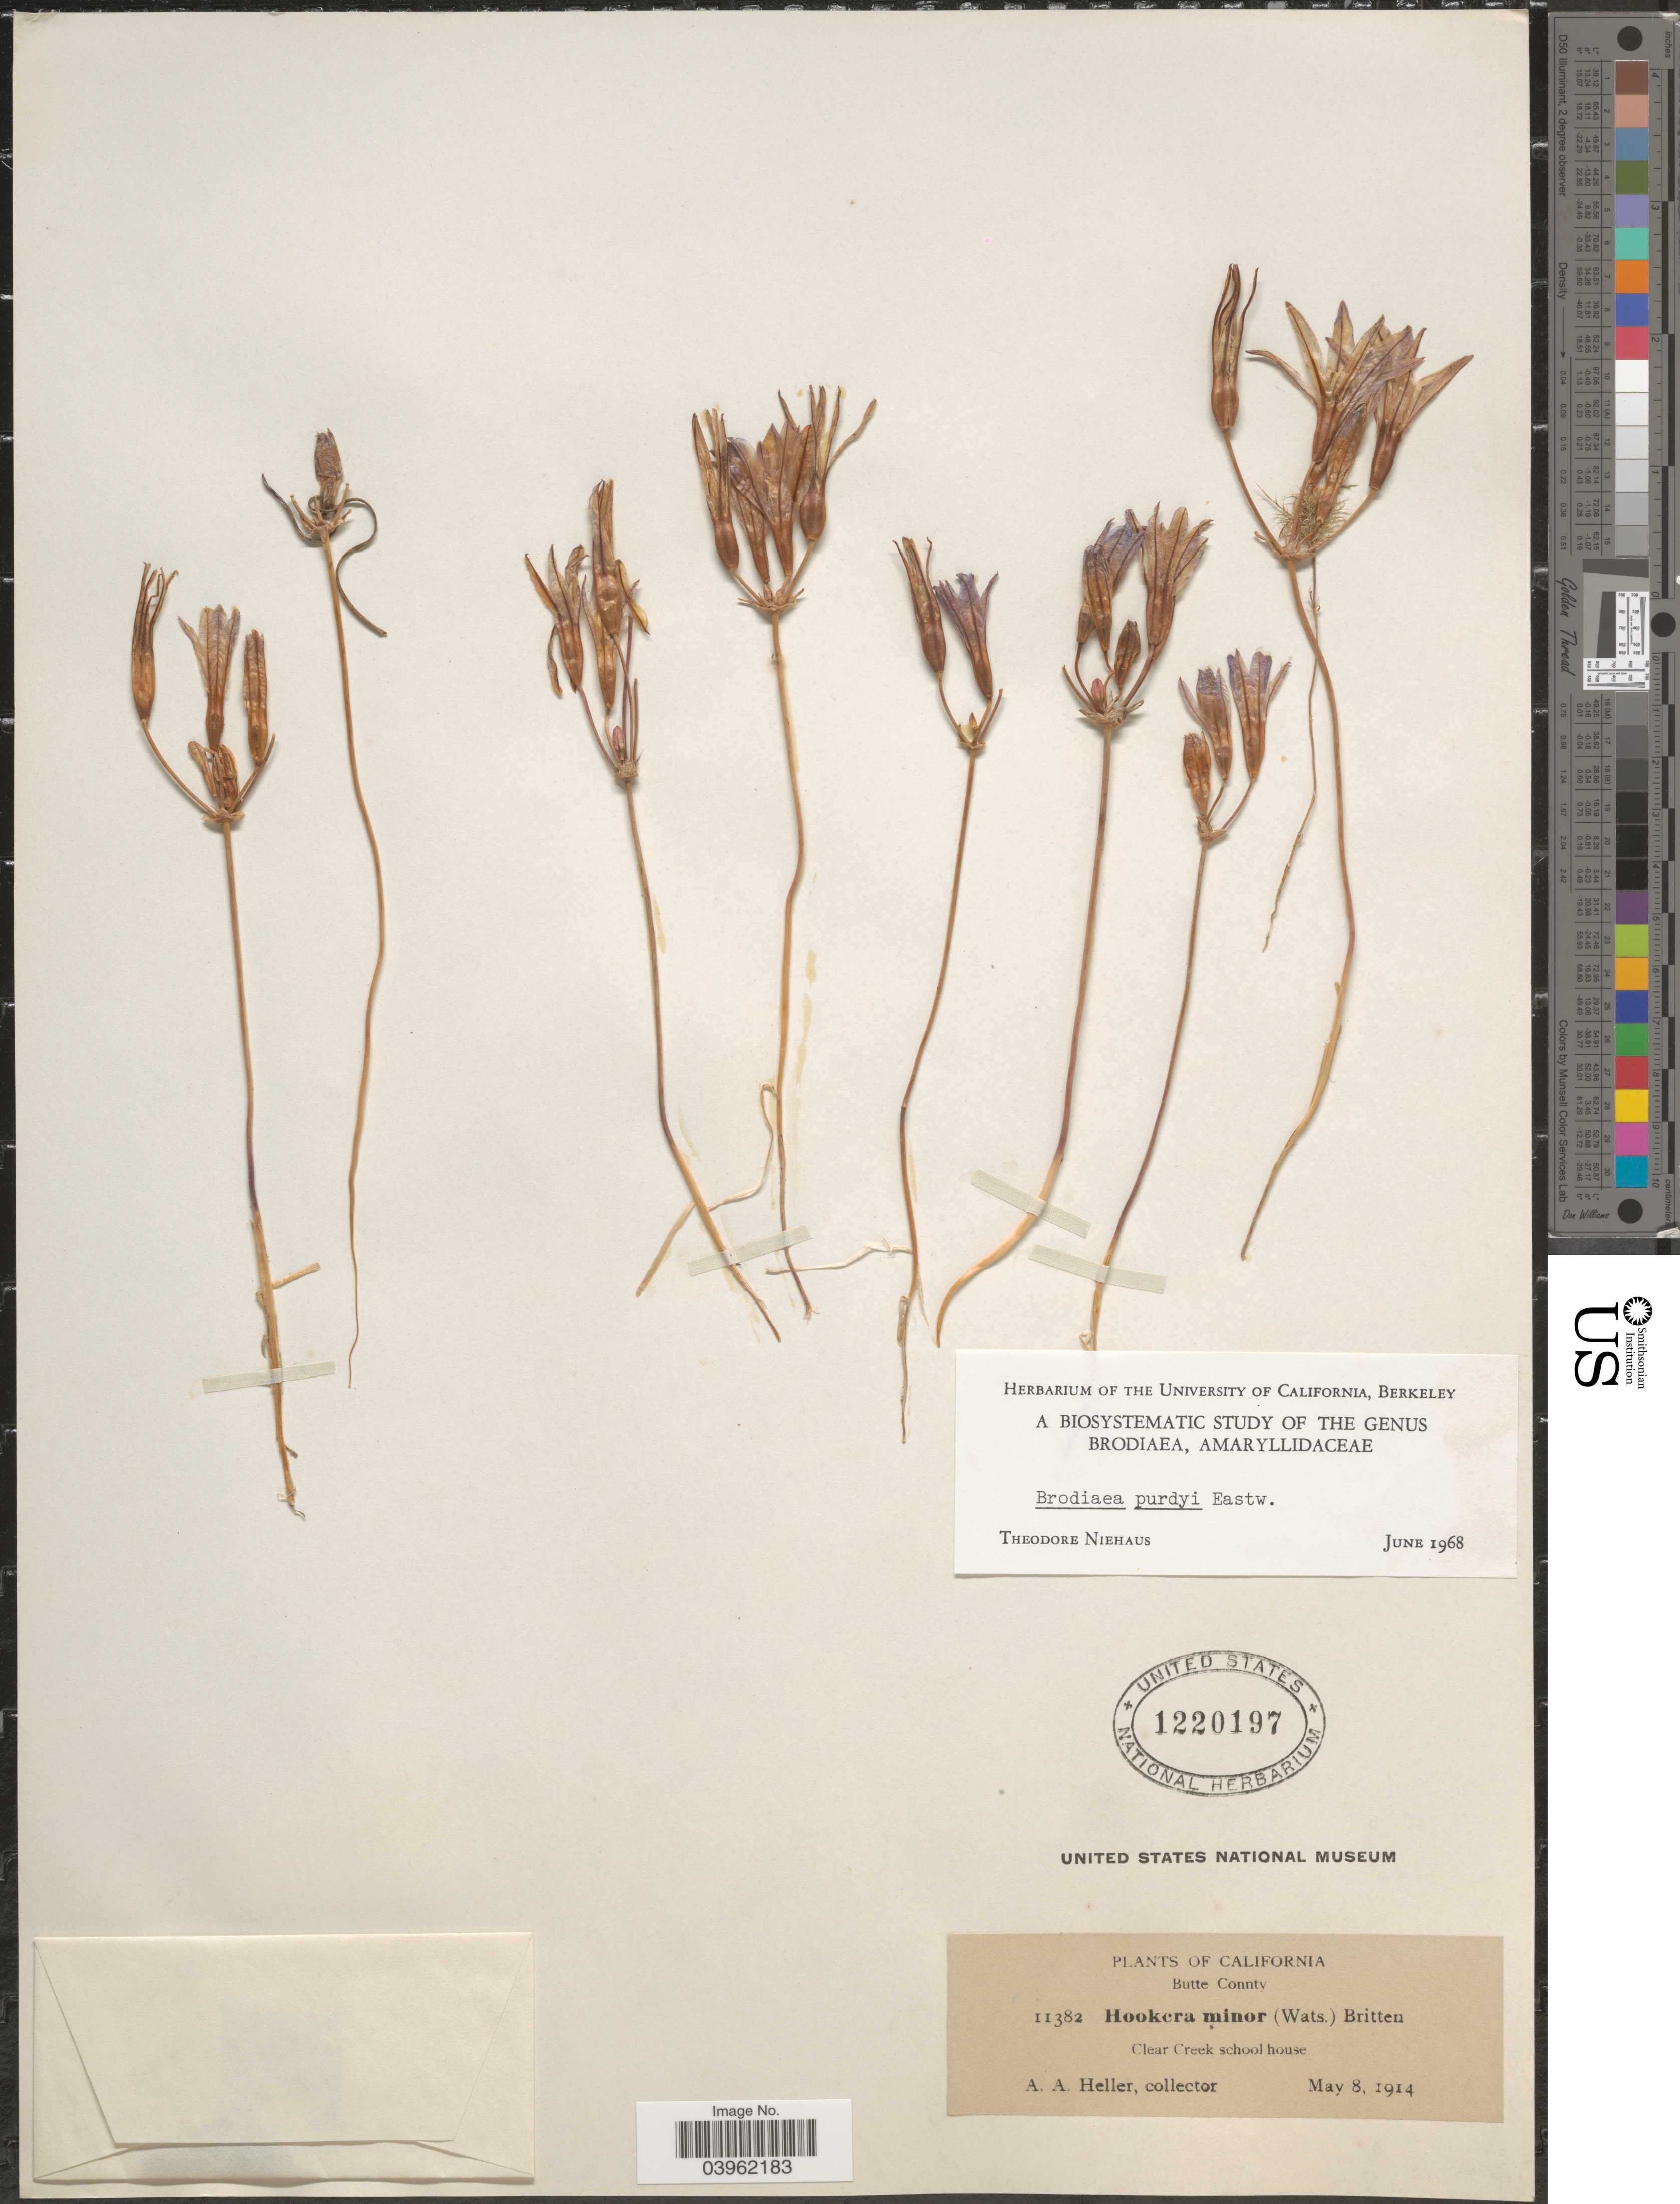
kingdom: Plantae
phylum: Tracheophyta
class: Liliopsida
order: Asparagales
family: Asparagaceae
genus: Brodiaea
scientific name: Brodiaea purdyi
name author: Eastw.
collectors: A. A. Heller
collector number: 11382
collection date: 1914-05-08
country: United States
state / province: California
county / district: Butte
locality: Butte County. Clear Creek school house.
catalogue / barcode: US 1220197